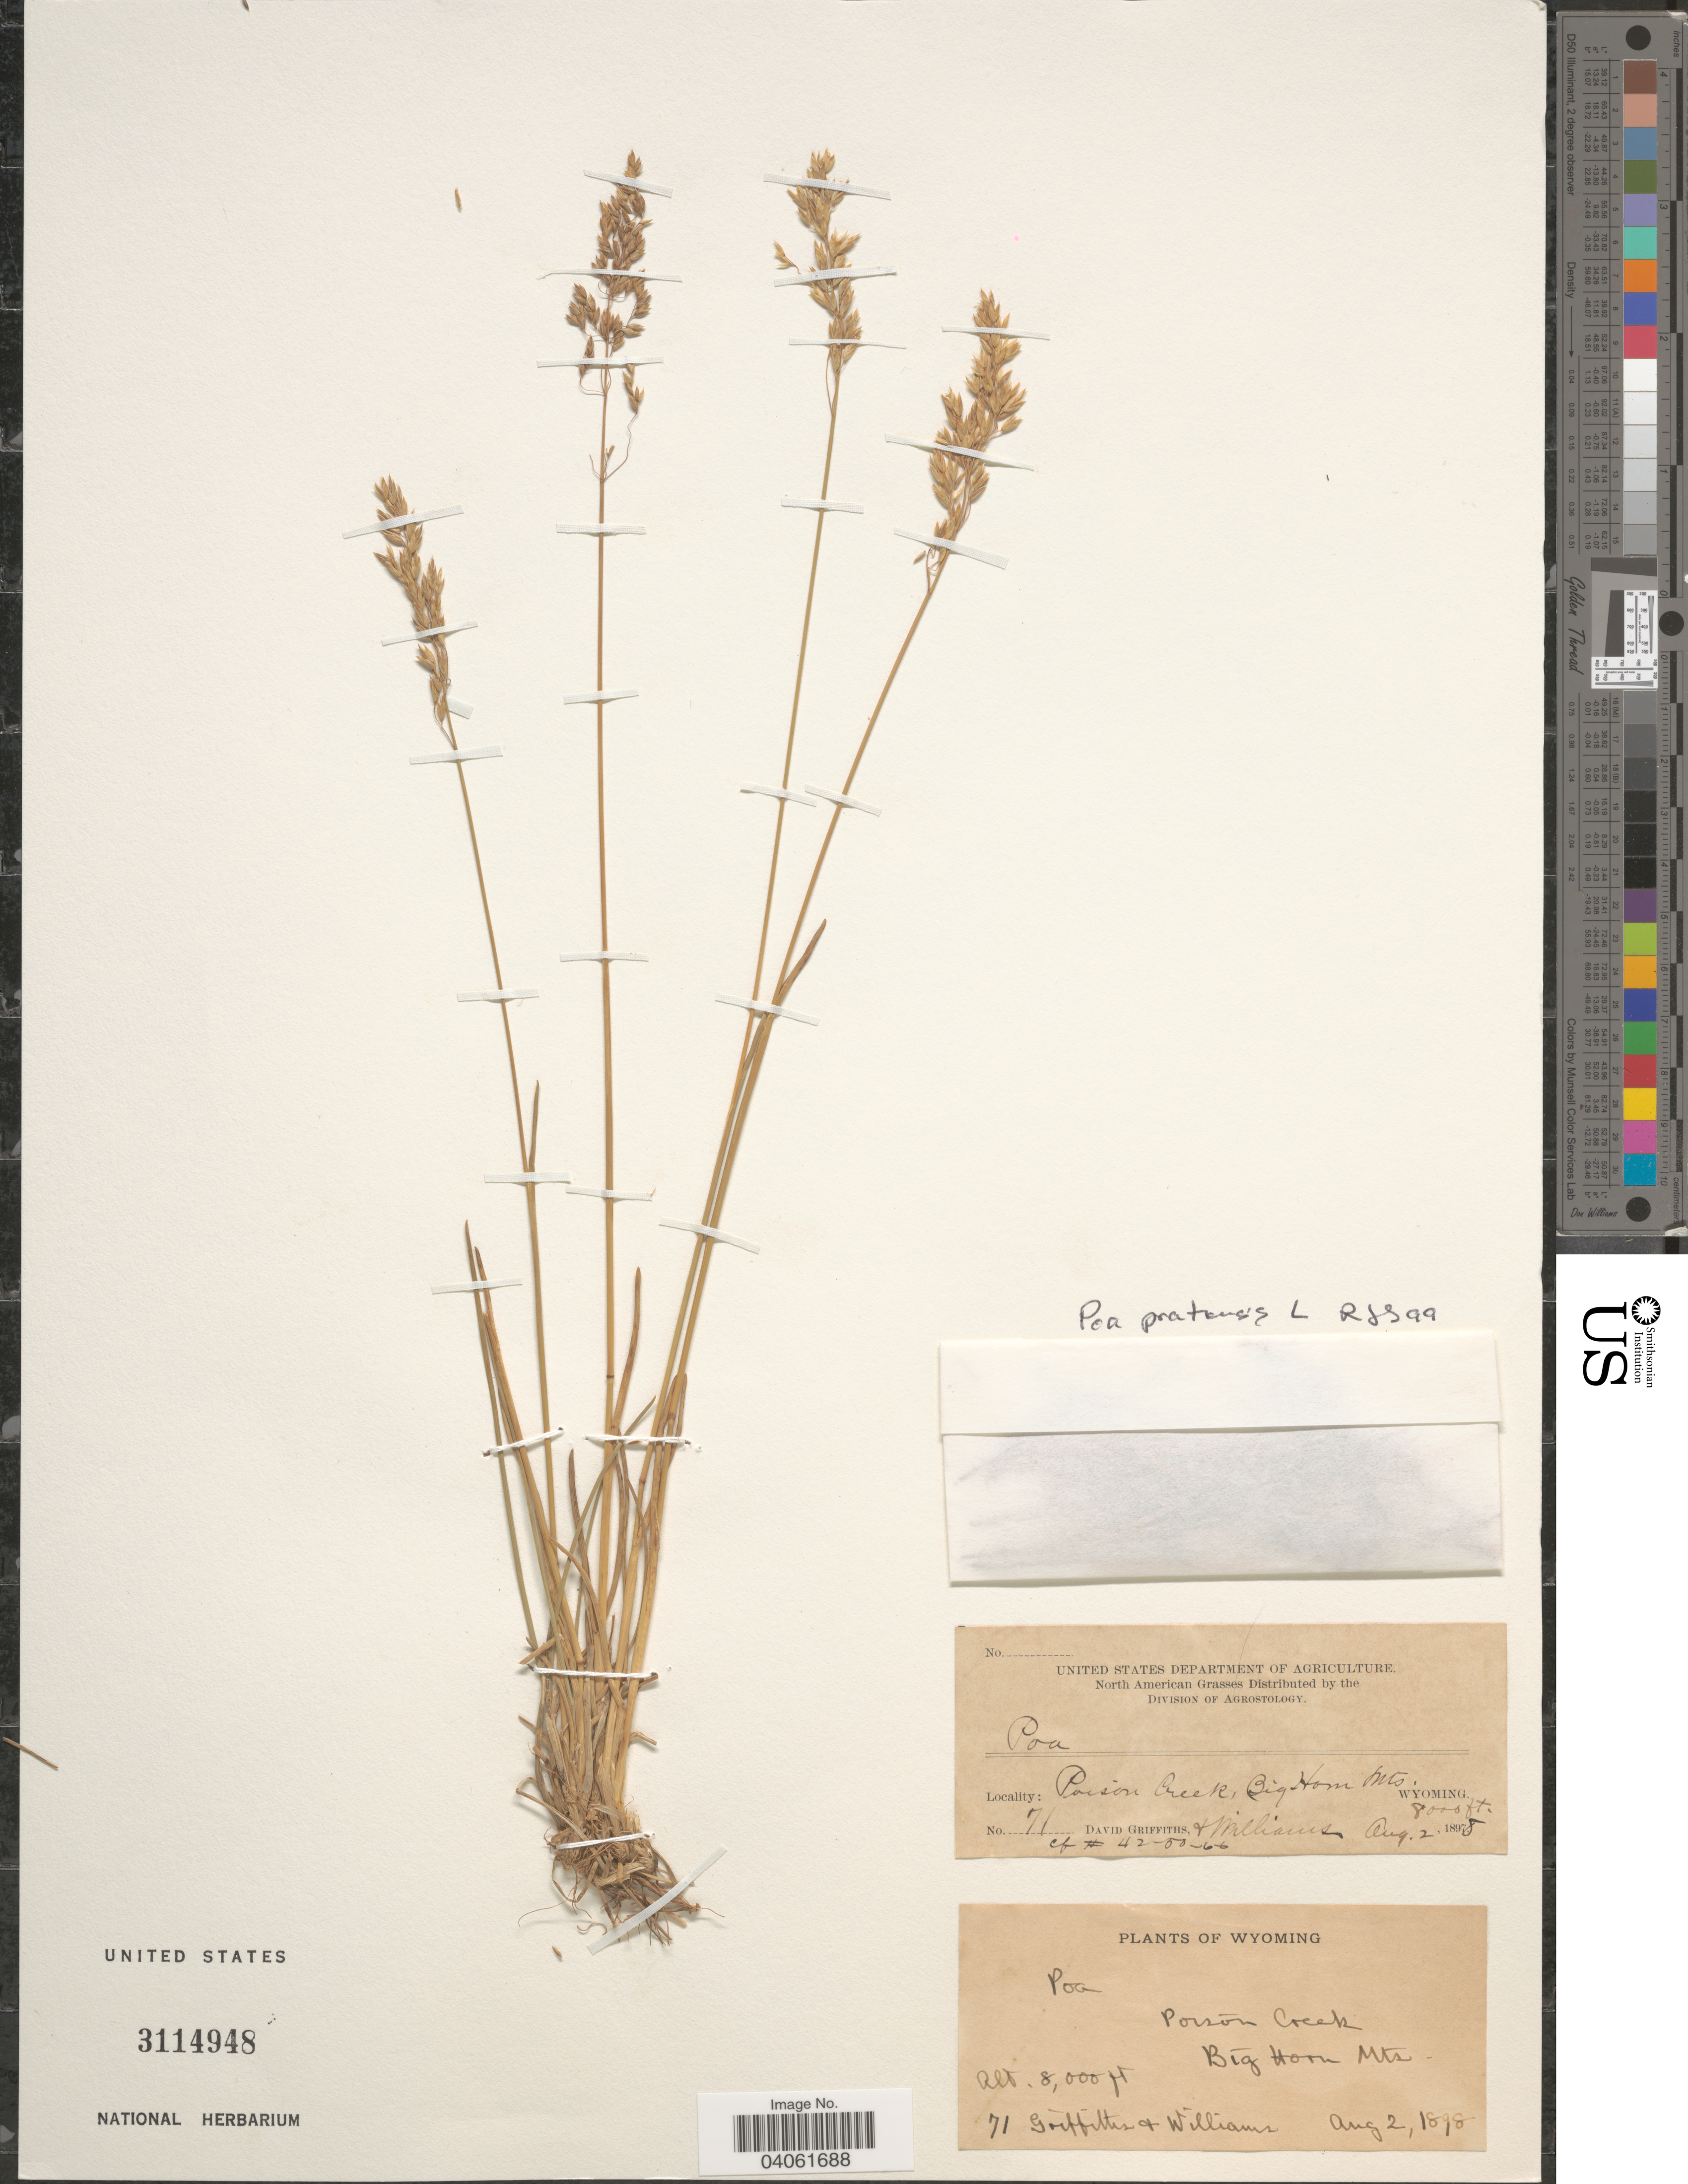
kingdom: Plantae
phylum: Tracheophyta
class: Liliopsida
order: Poales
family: Poaceae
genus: Poa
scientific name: Poa pratensis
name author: L.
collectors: D. Griffiths & -- Williams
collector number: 71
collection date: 1898-08-02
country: United States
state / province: Wyoming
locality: Poison Creek. Big Horn Mts.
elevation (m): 2438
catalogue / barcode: US 3114948